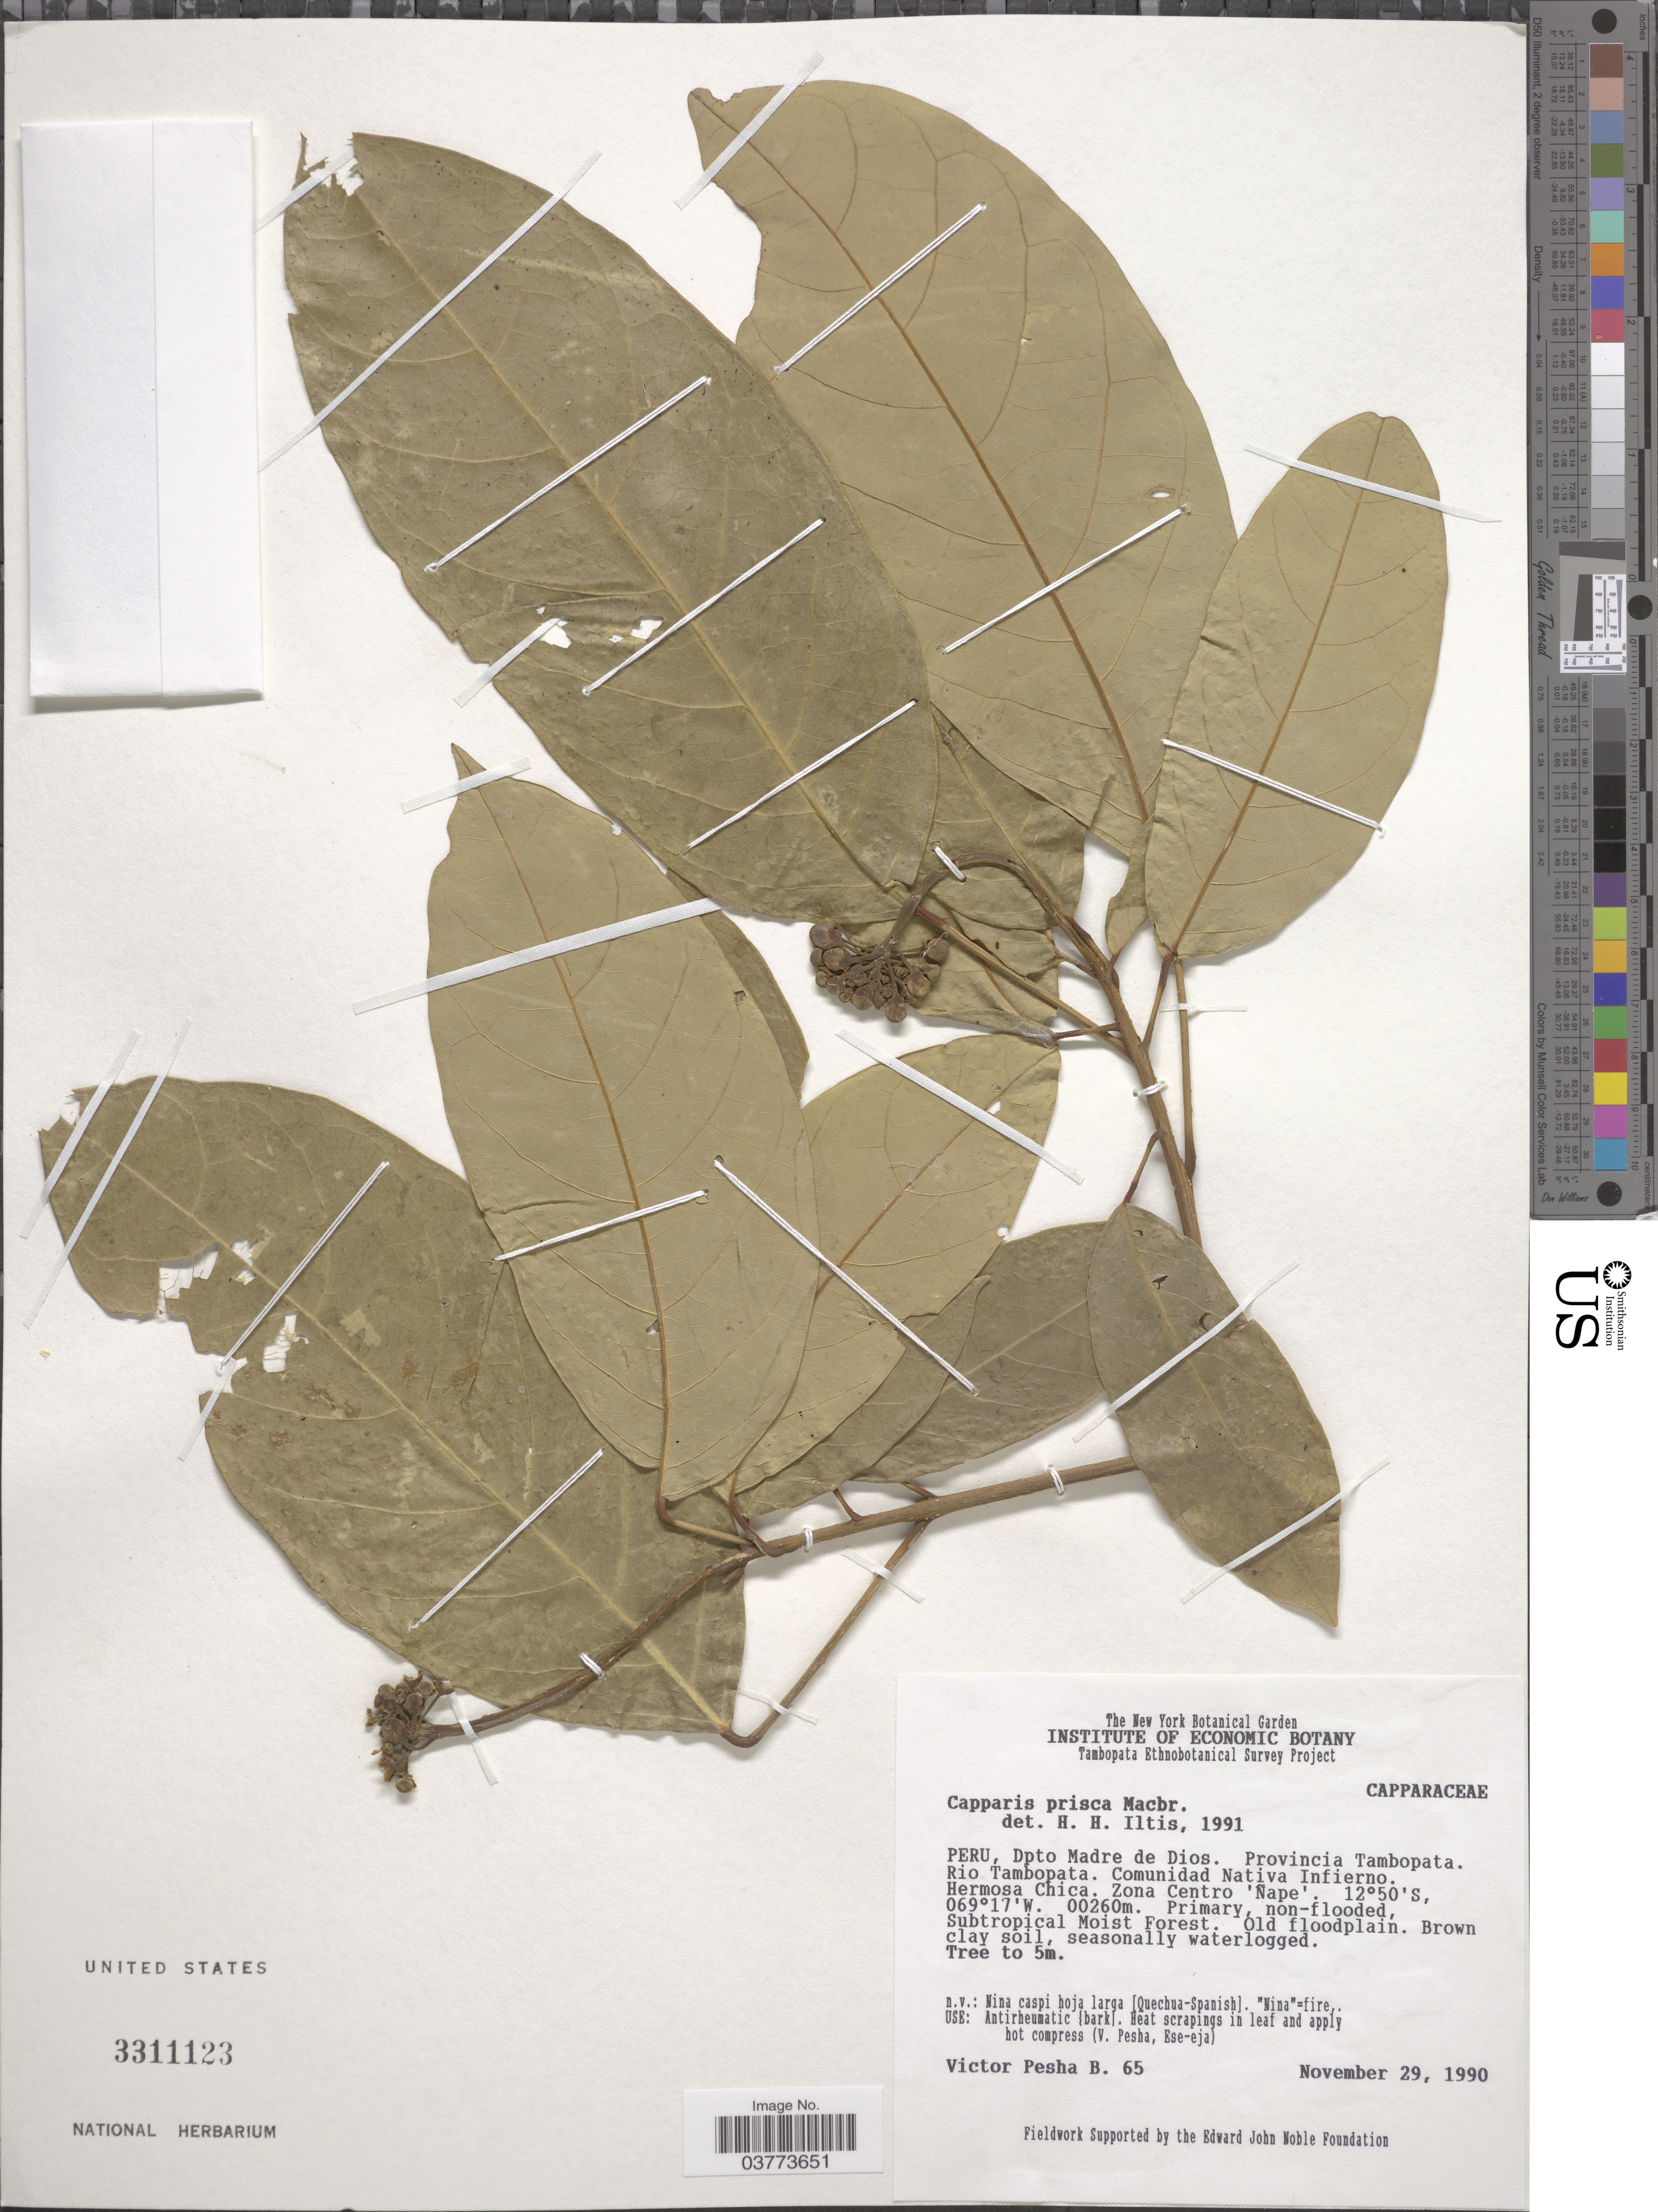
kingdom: Plantae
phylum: Tracheophyta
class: Magnoliopsida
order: Brassicales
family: Capparaceae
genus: Capparidastrum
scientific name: Capparidastrum petiolare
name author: (Kunth) Hutch.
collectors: V. Pesha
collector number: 65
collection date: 1990-11-29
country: Peru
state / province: Madre de Dios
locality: Dpto Madre de Dios. Provincia Tambopata. Rio Tambopata. Comunidad Nativa Infierno. Hermosa Chica. Zona Centro 'Nape'.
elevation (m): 260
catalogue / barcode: US 3311123